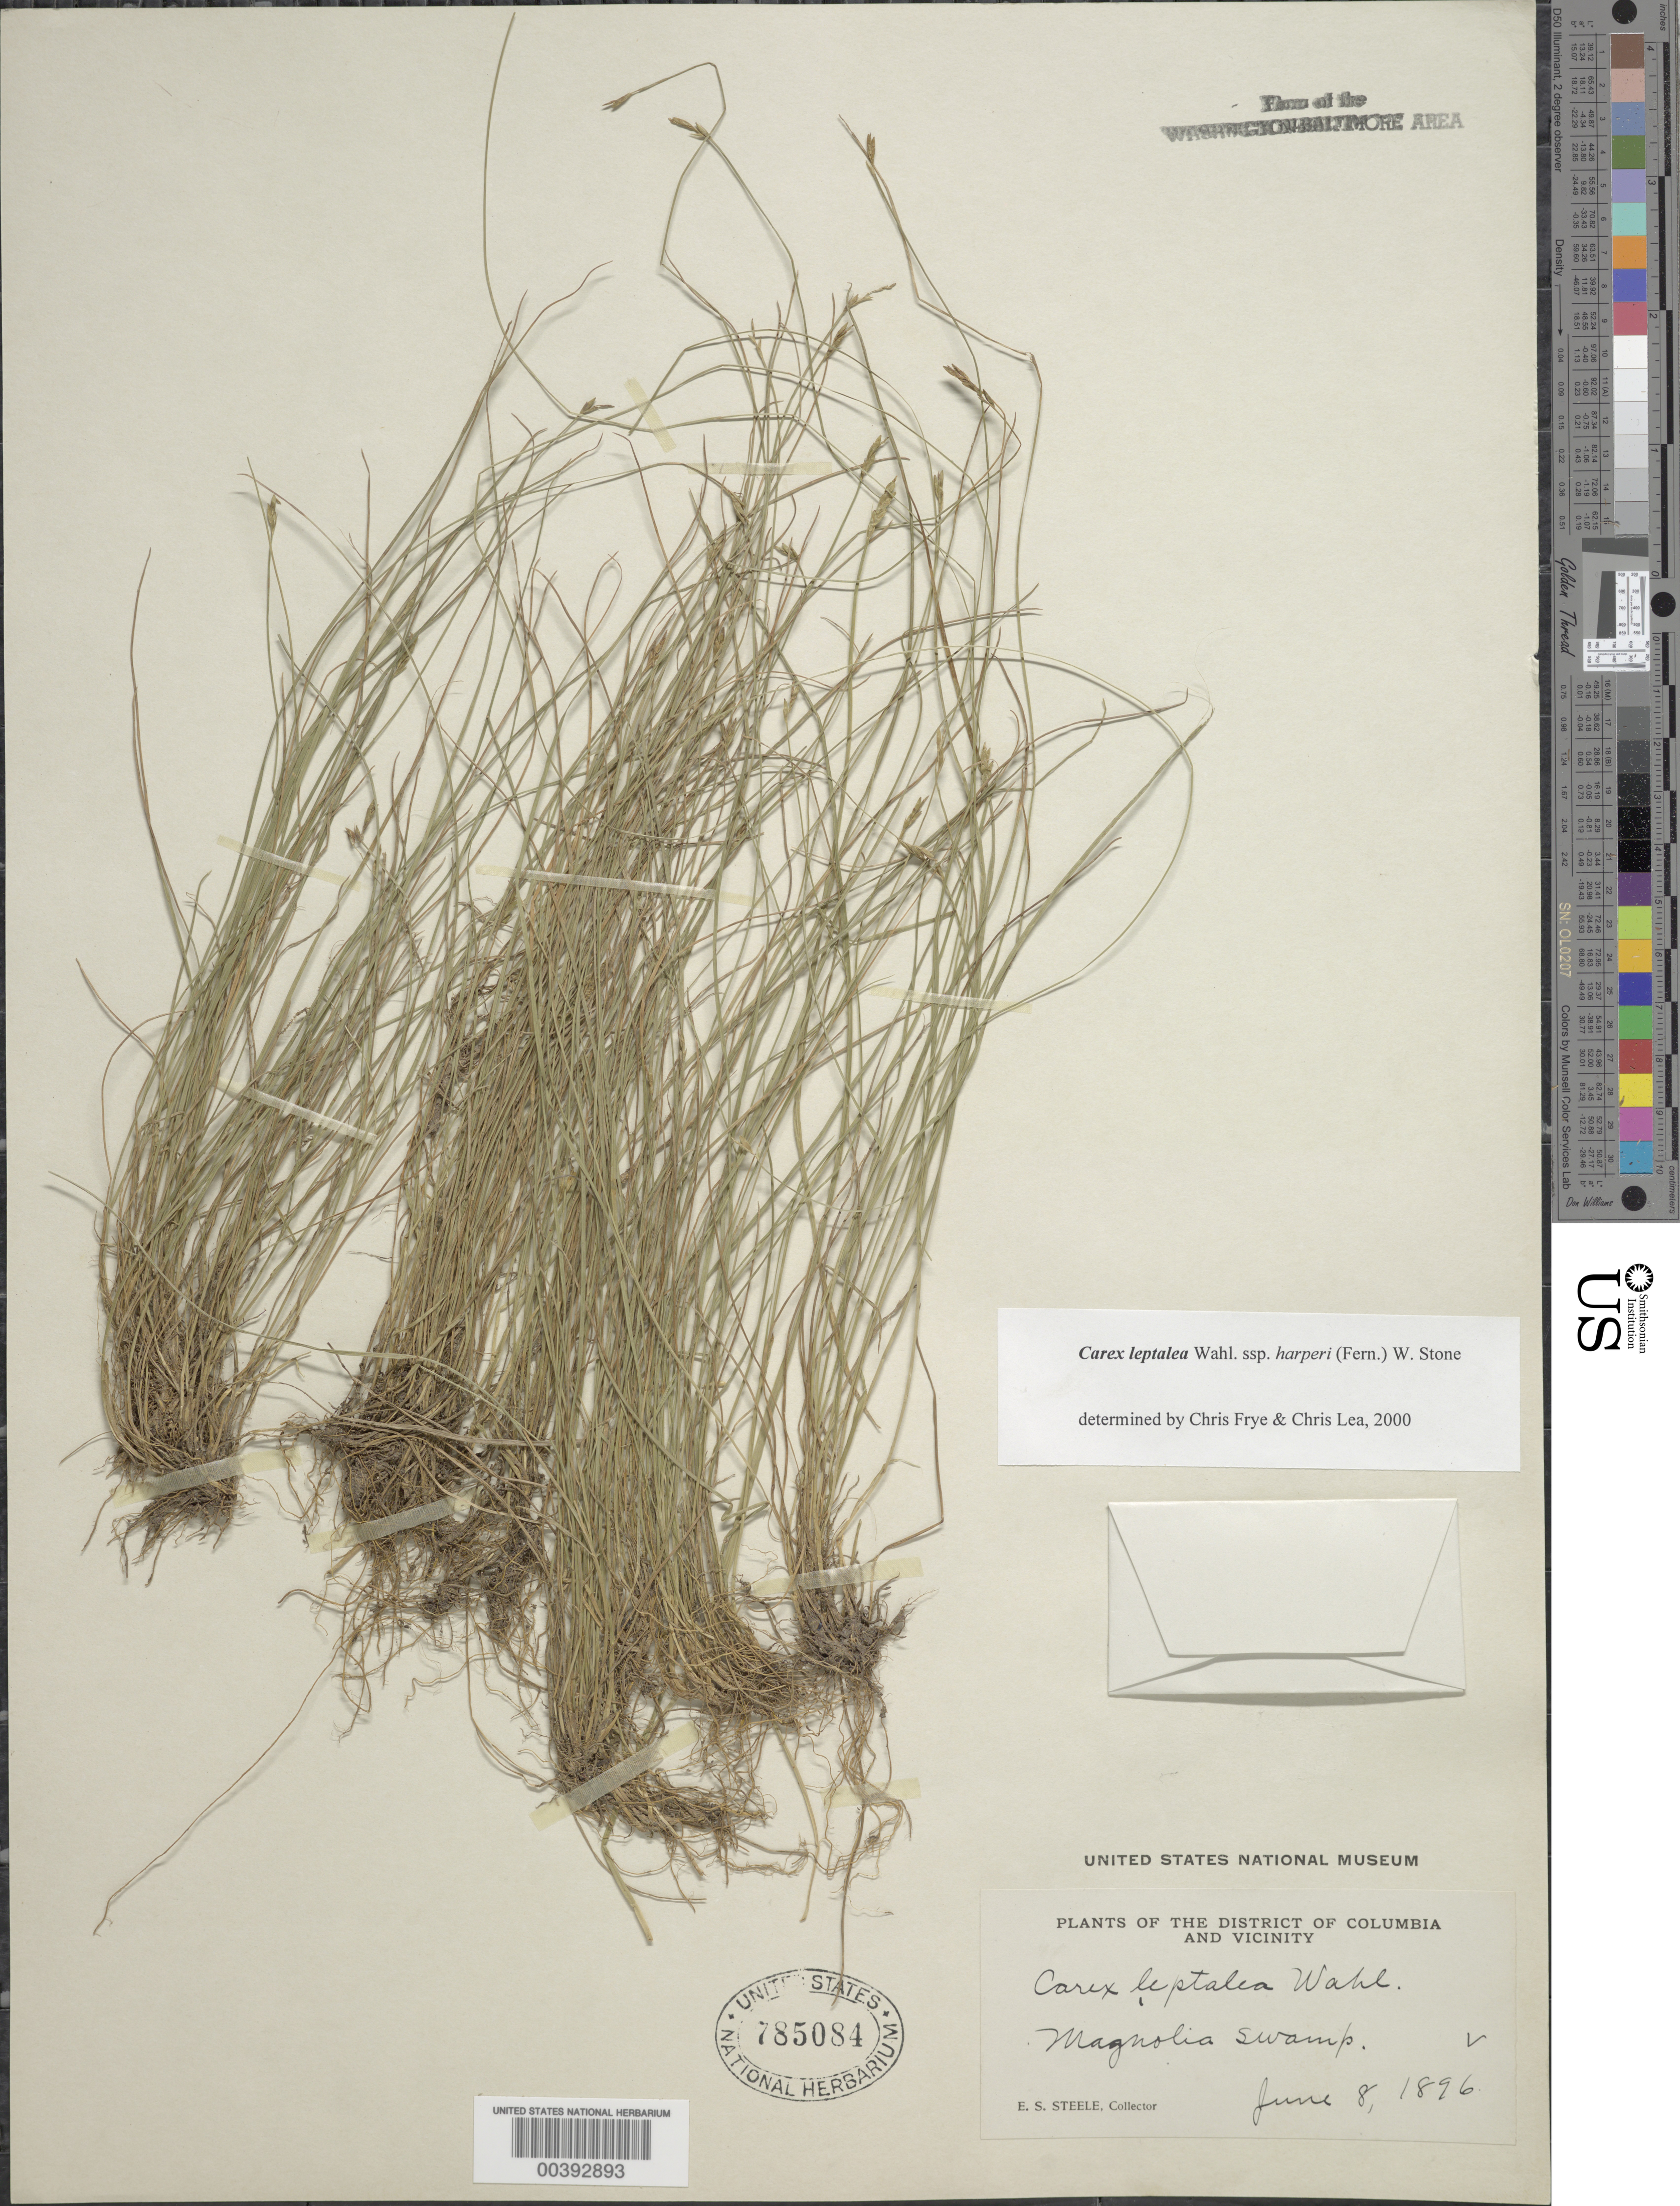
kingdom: Plantae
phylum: Tracheophyta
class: Liliopsida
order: Poales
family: Cyperaceae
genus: Carex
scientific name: Carex leptalea var. harperi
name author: (Fernald) W. Stone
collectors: E. Steele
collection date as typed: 08 Jun 1896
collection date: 1896-06-08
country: United States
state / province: District of Columbia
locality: Magnolia Swamp Rock Creek Park & vicinity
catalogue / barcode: US 785084